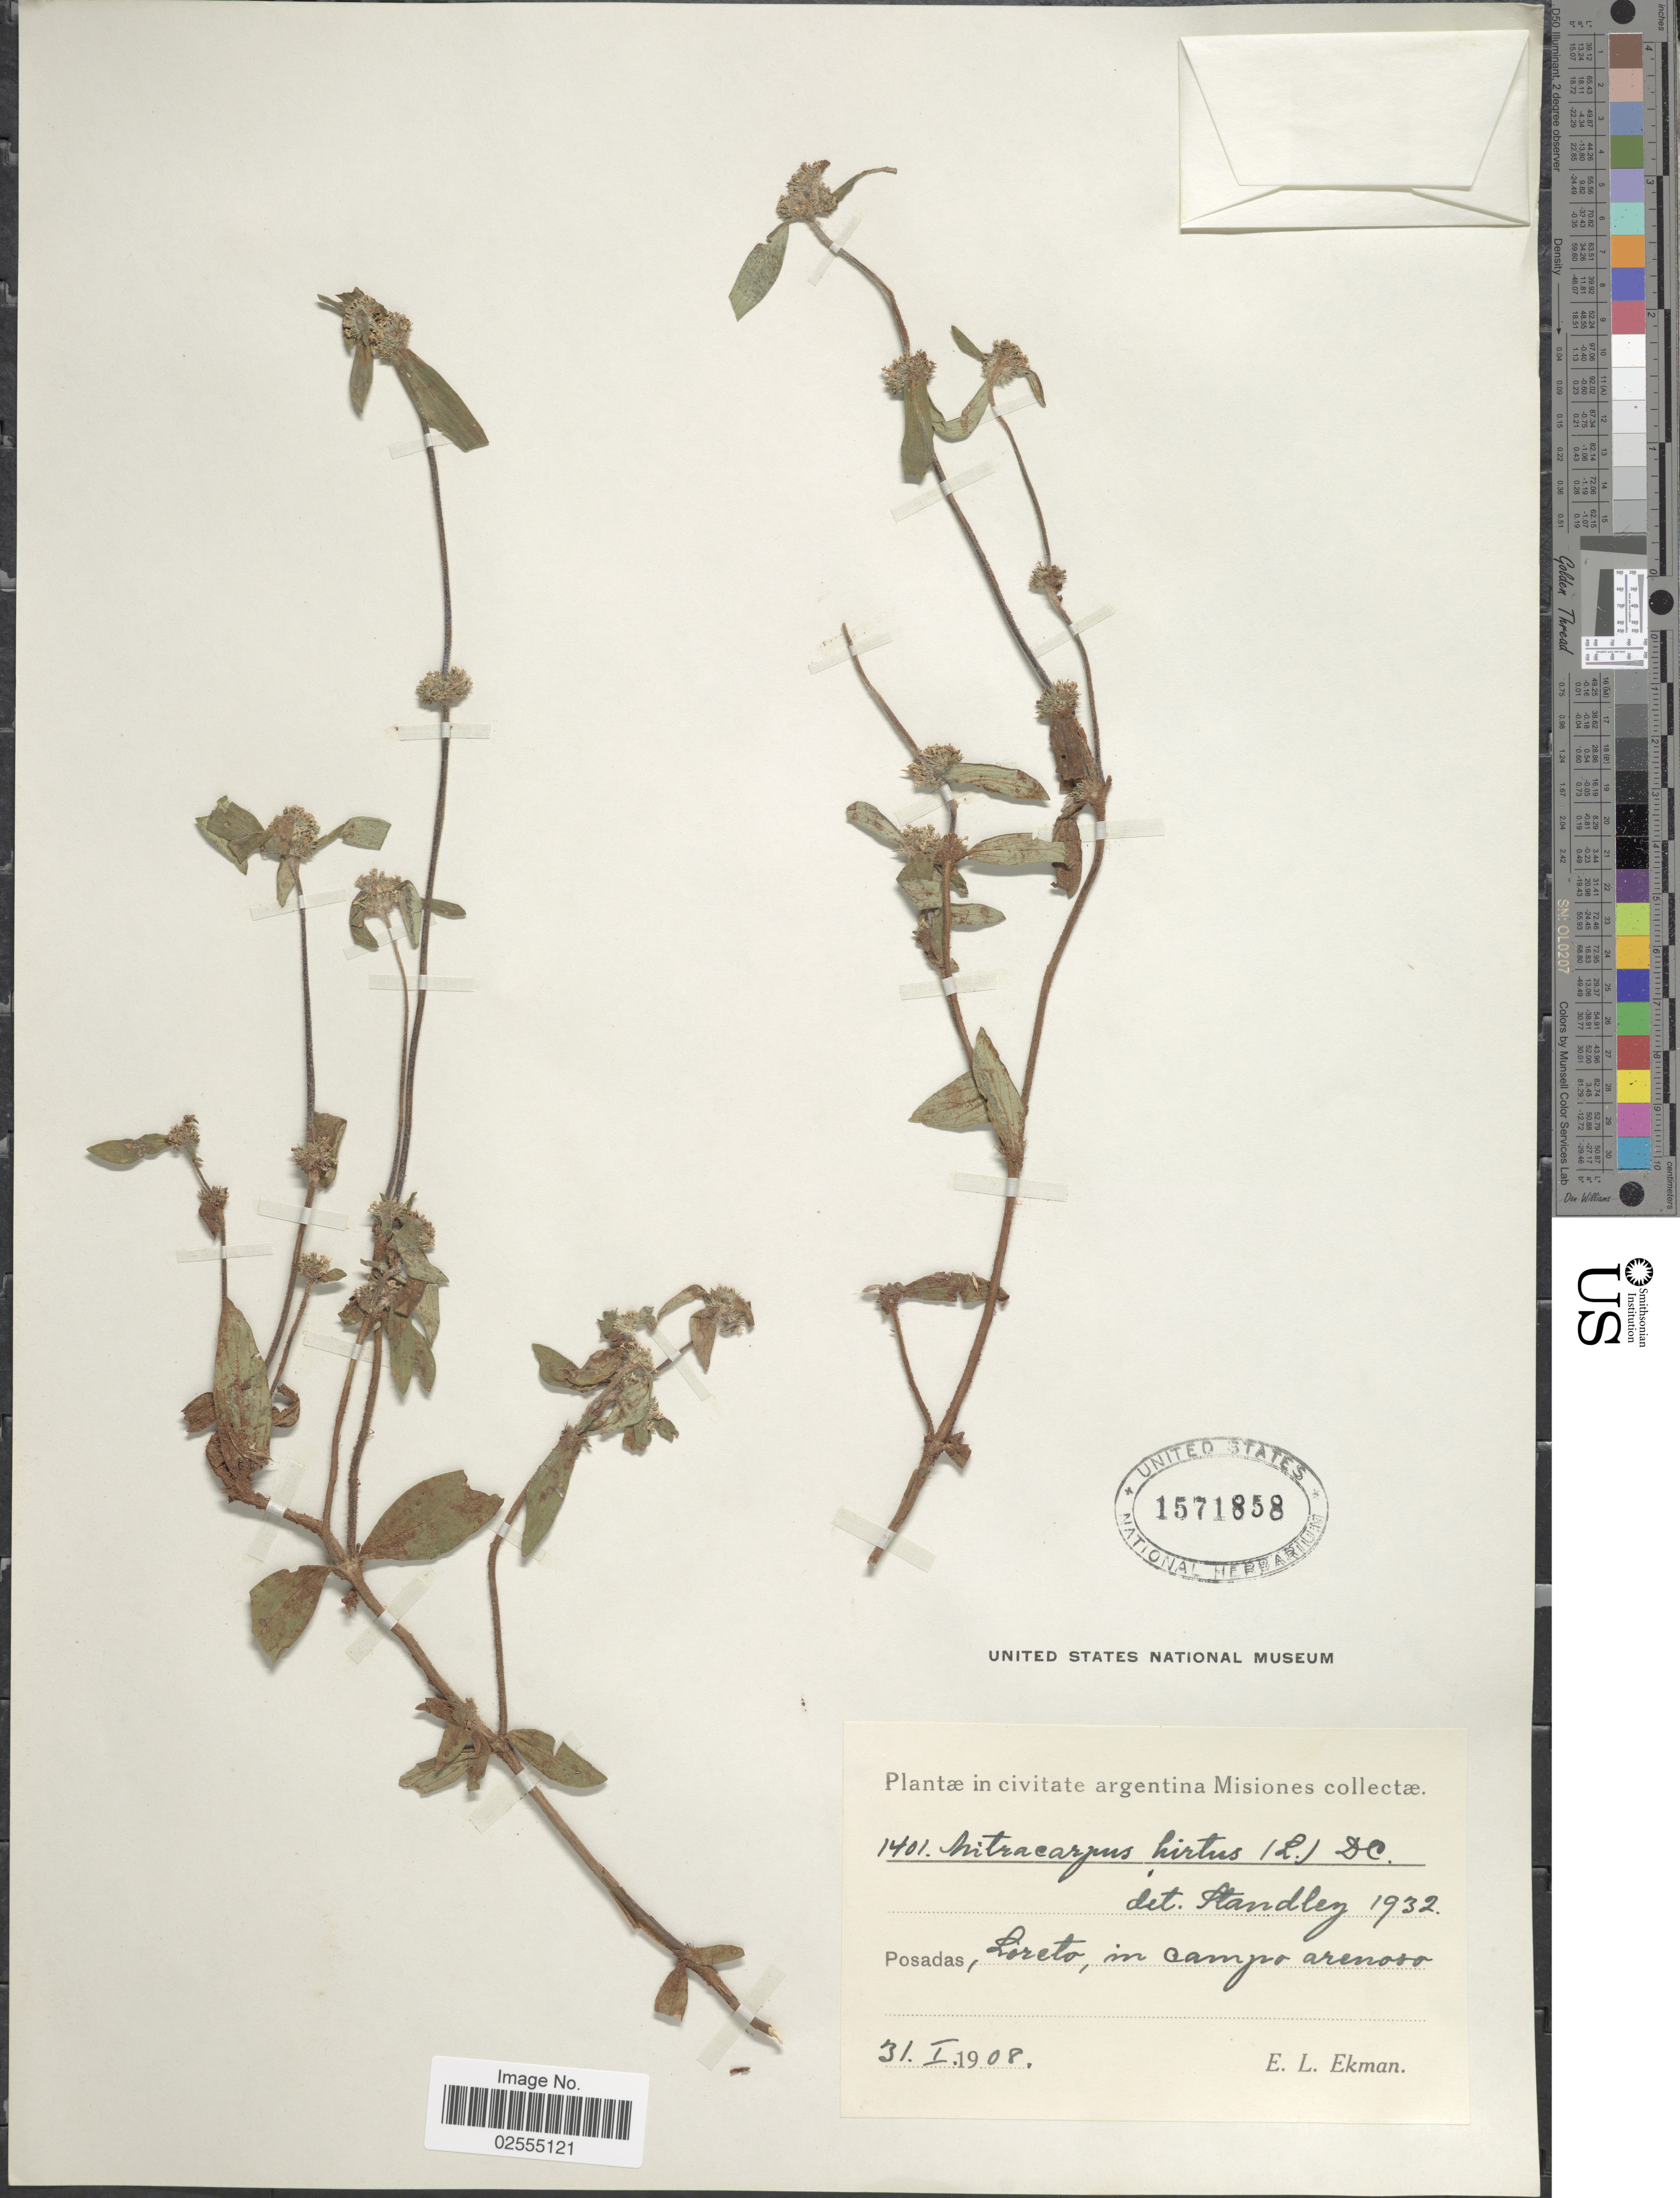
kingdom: Plantae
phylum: Tracheophyta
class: Magnoliopsida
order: Gentianales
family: Rubiaceae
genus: Mitracarpus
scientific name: Mitracarpus hirtus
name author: (L.) DC.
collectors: E. L. Ekman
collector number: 1401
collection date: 1908-01-31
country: Peru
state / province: Loreto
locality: Posadas, Loreto, in campo arenoso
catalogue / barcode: US 1571858